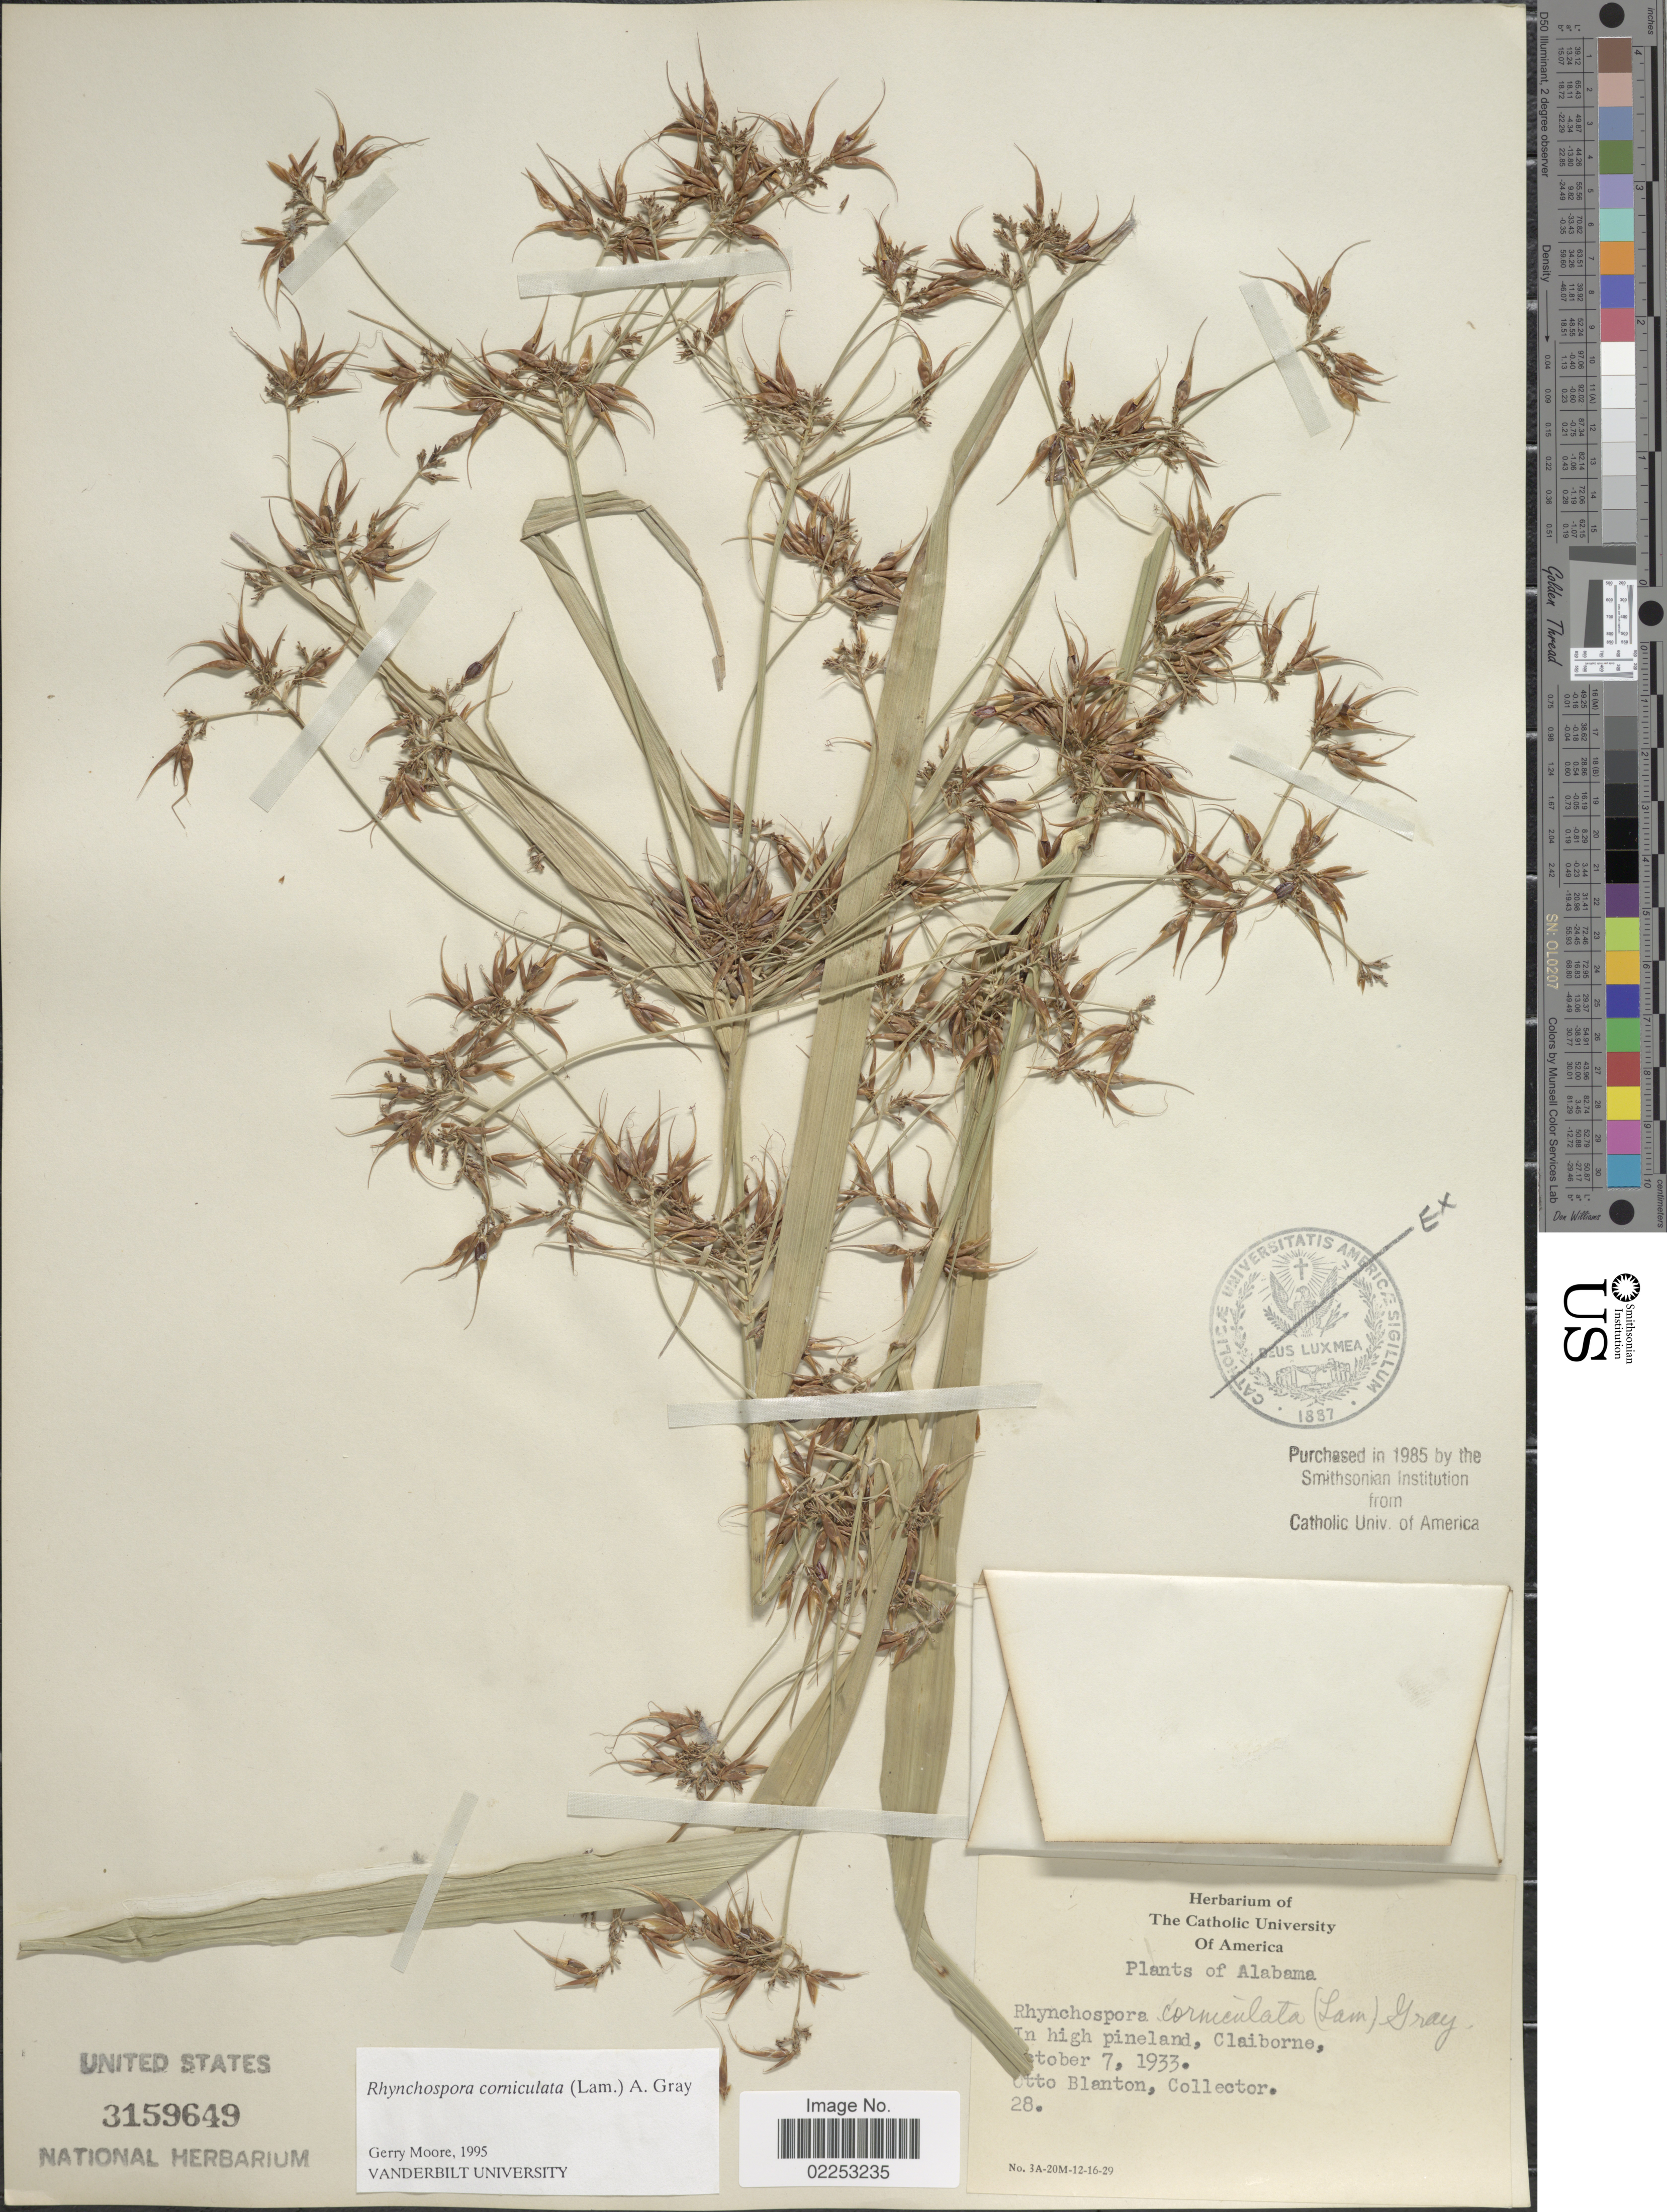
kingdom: Plantae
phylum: Tracheophyta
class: Liliopsida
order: Poales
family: Cyperaceae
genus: Rhynchospora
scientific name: Rhynchospora corniculata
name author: (Lam.) A. Gray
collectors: O. Blanton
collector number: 28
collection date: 1933-10-07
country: United States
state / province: Alabama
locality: Claiborne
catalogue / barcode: US 3159649